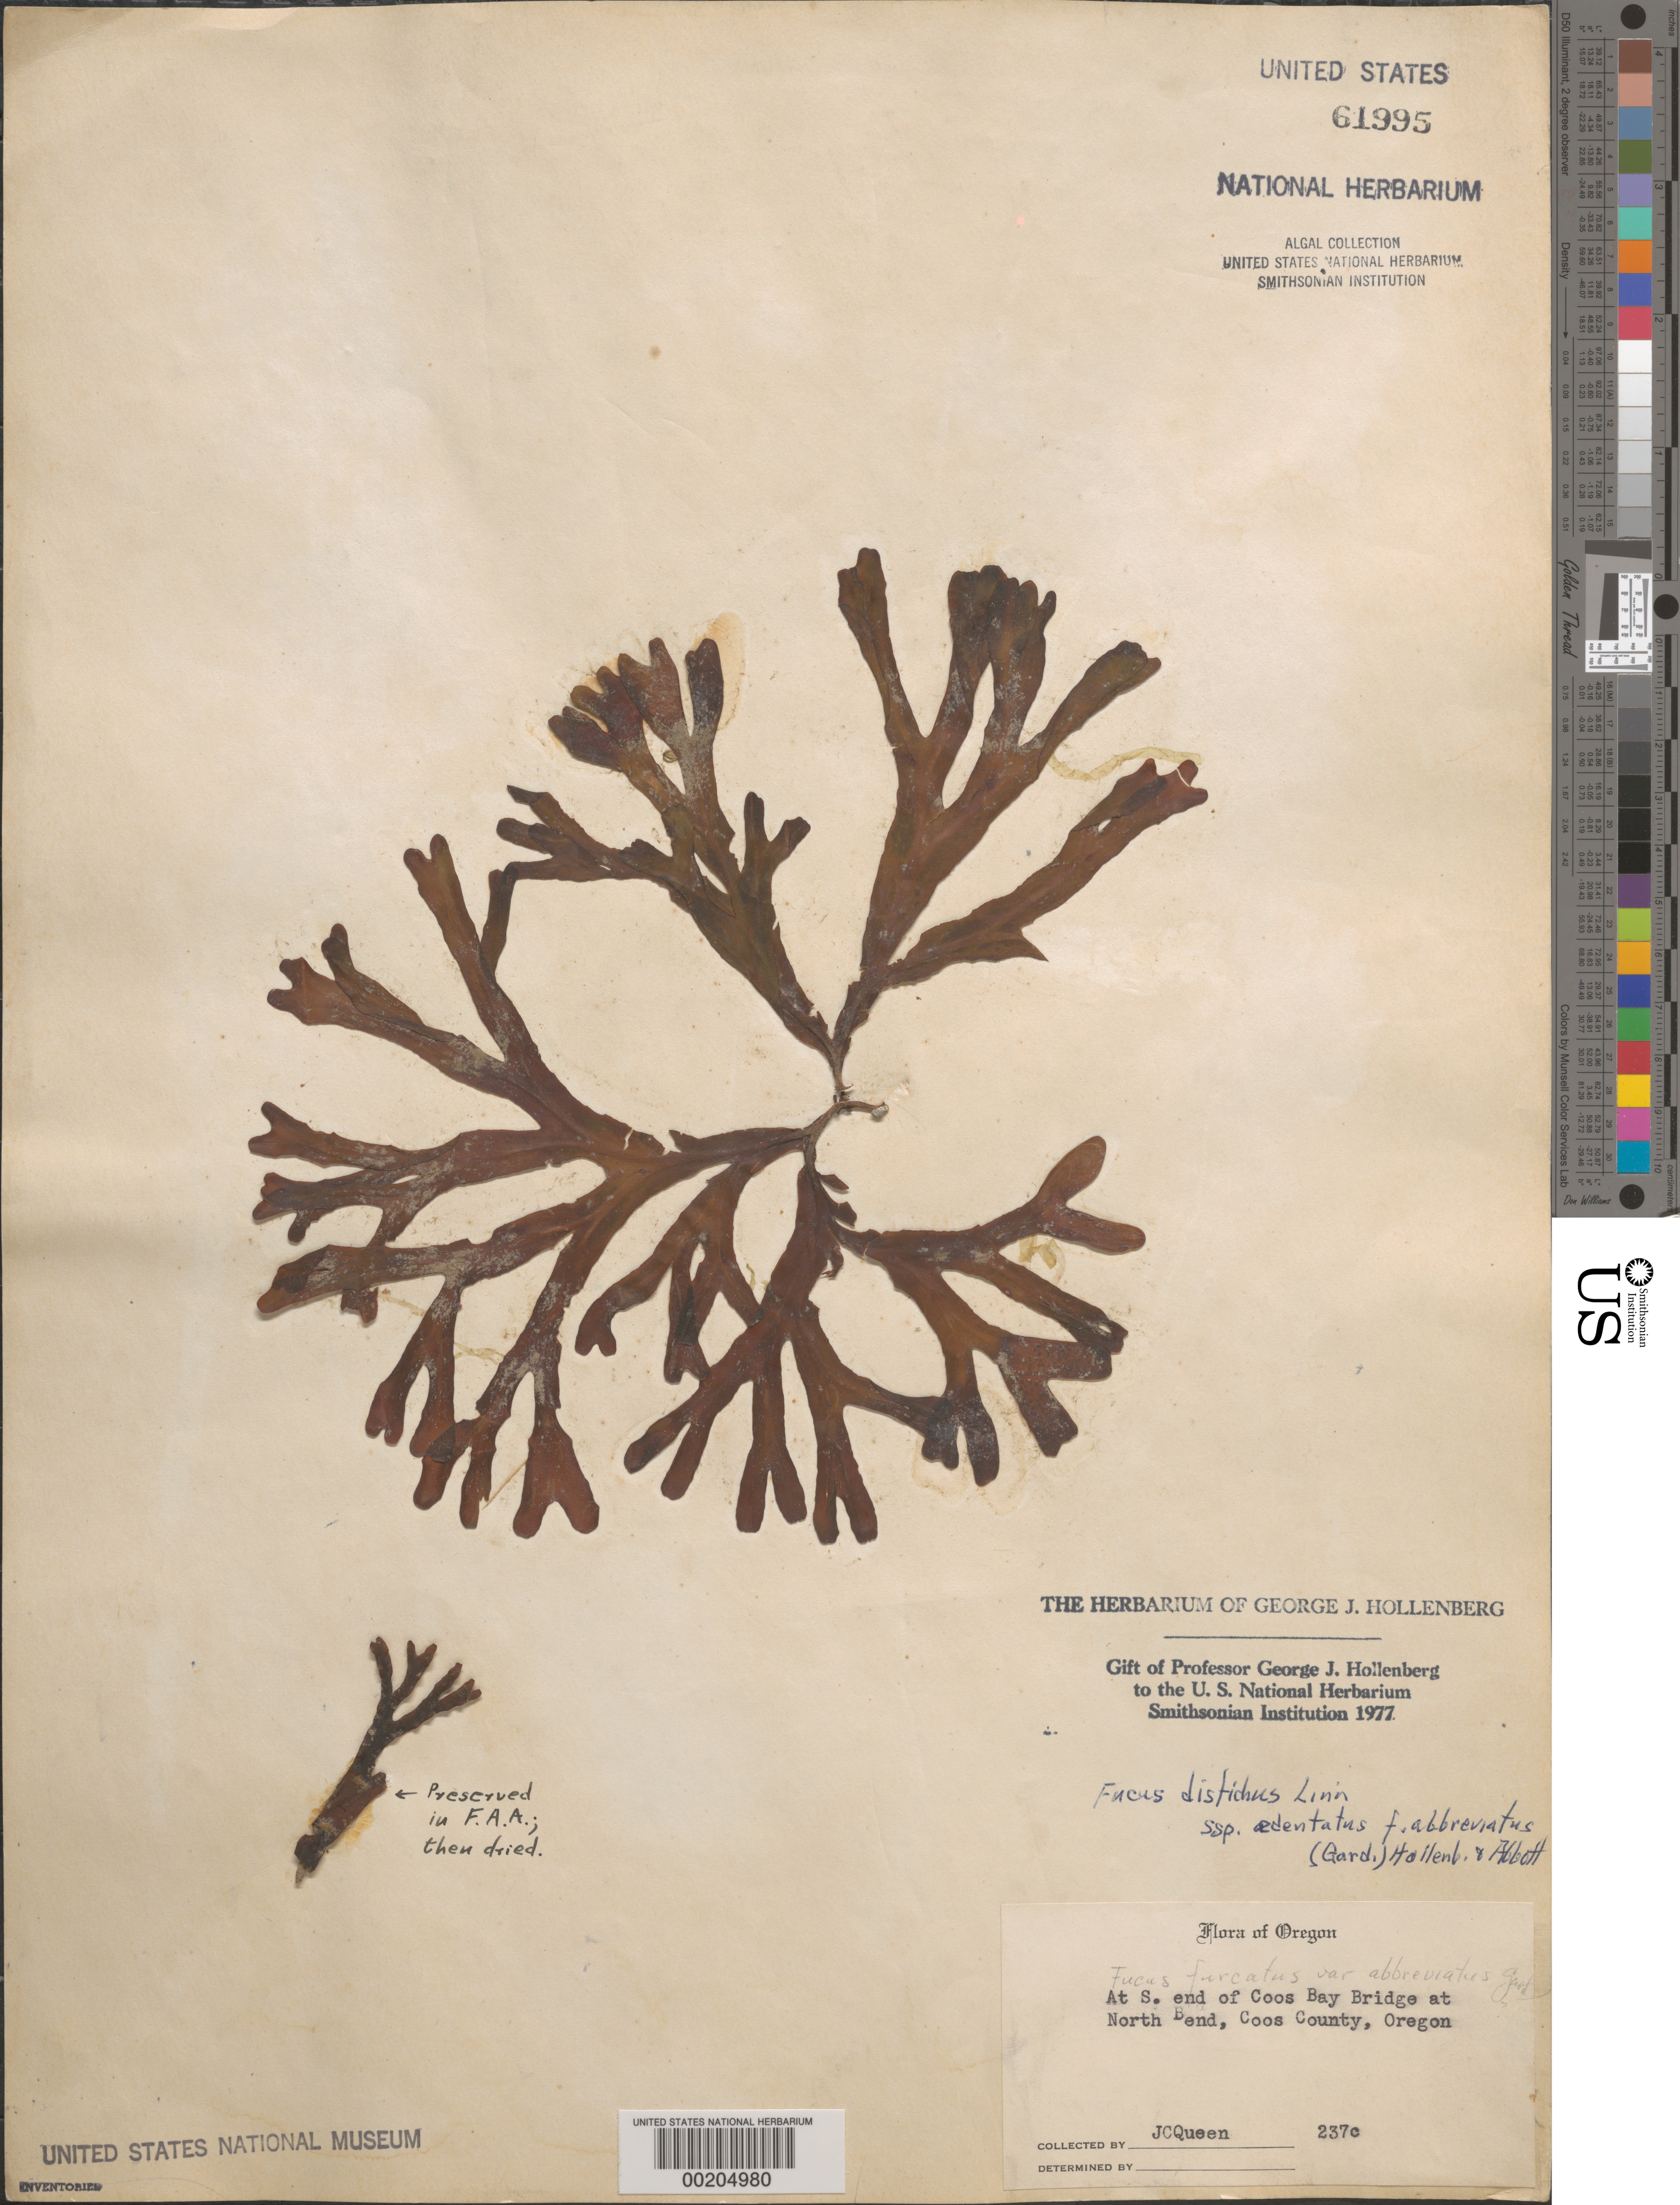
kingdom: Chromista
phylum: Ochrophyta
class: Phaeophyceae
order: Fucales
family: Fucaceae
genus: Fucus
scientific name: Fucus distichus subsp. edentatus f. abbreviatus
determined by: Hollenberg, George J.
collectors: J. Queen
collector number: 237c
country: United States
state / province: Oregon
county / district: Coos County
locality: South end Coos Bay Bridge, North Bend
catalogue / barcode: US 61995